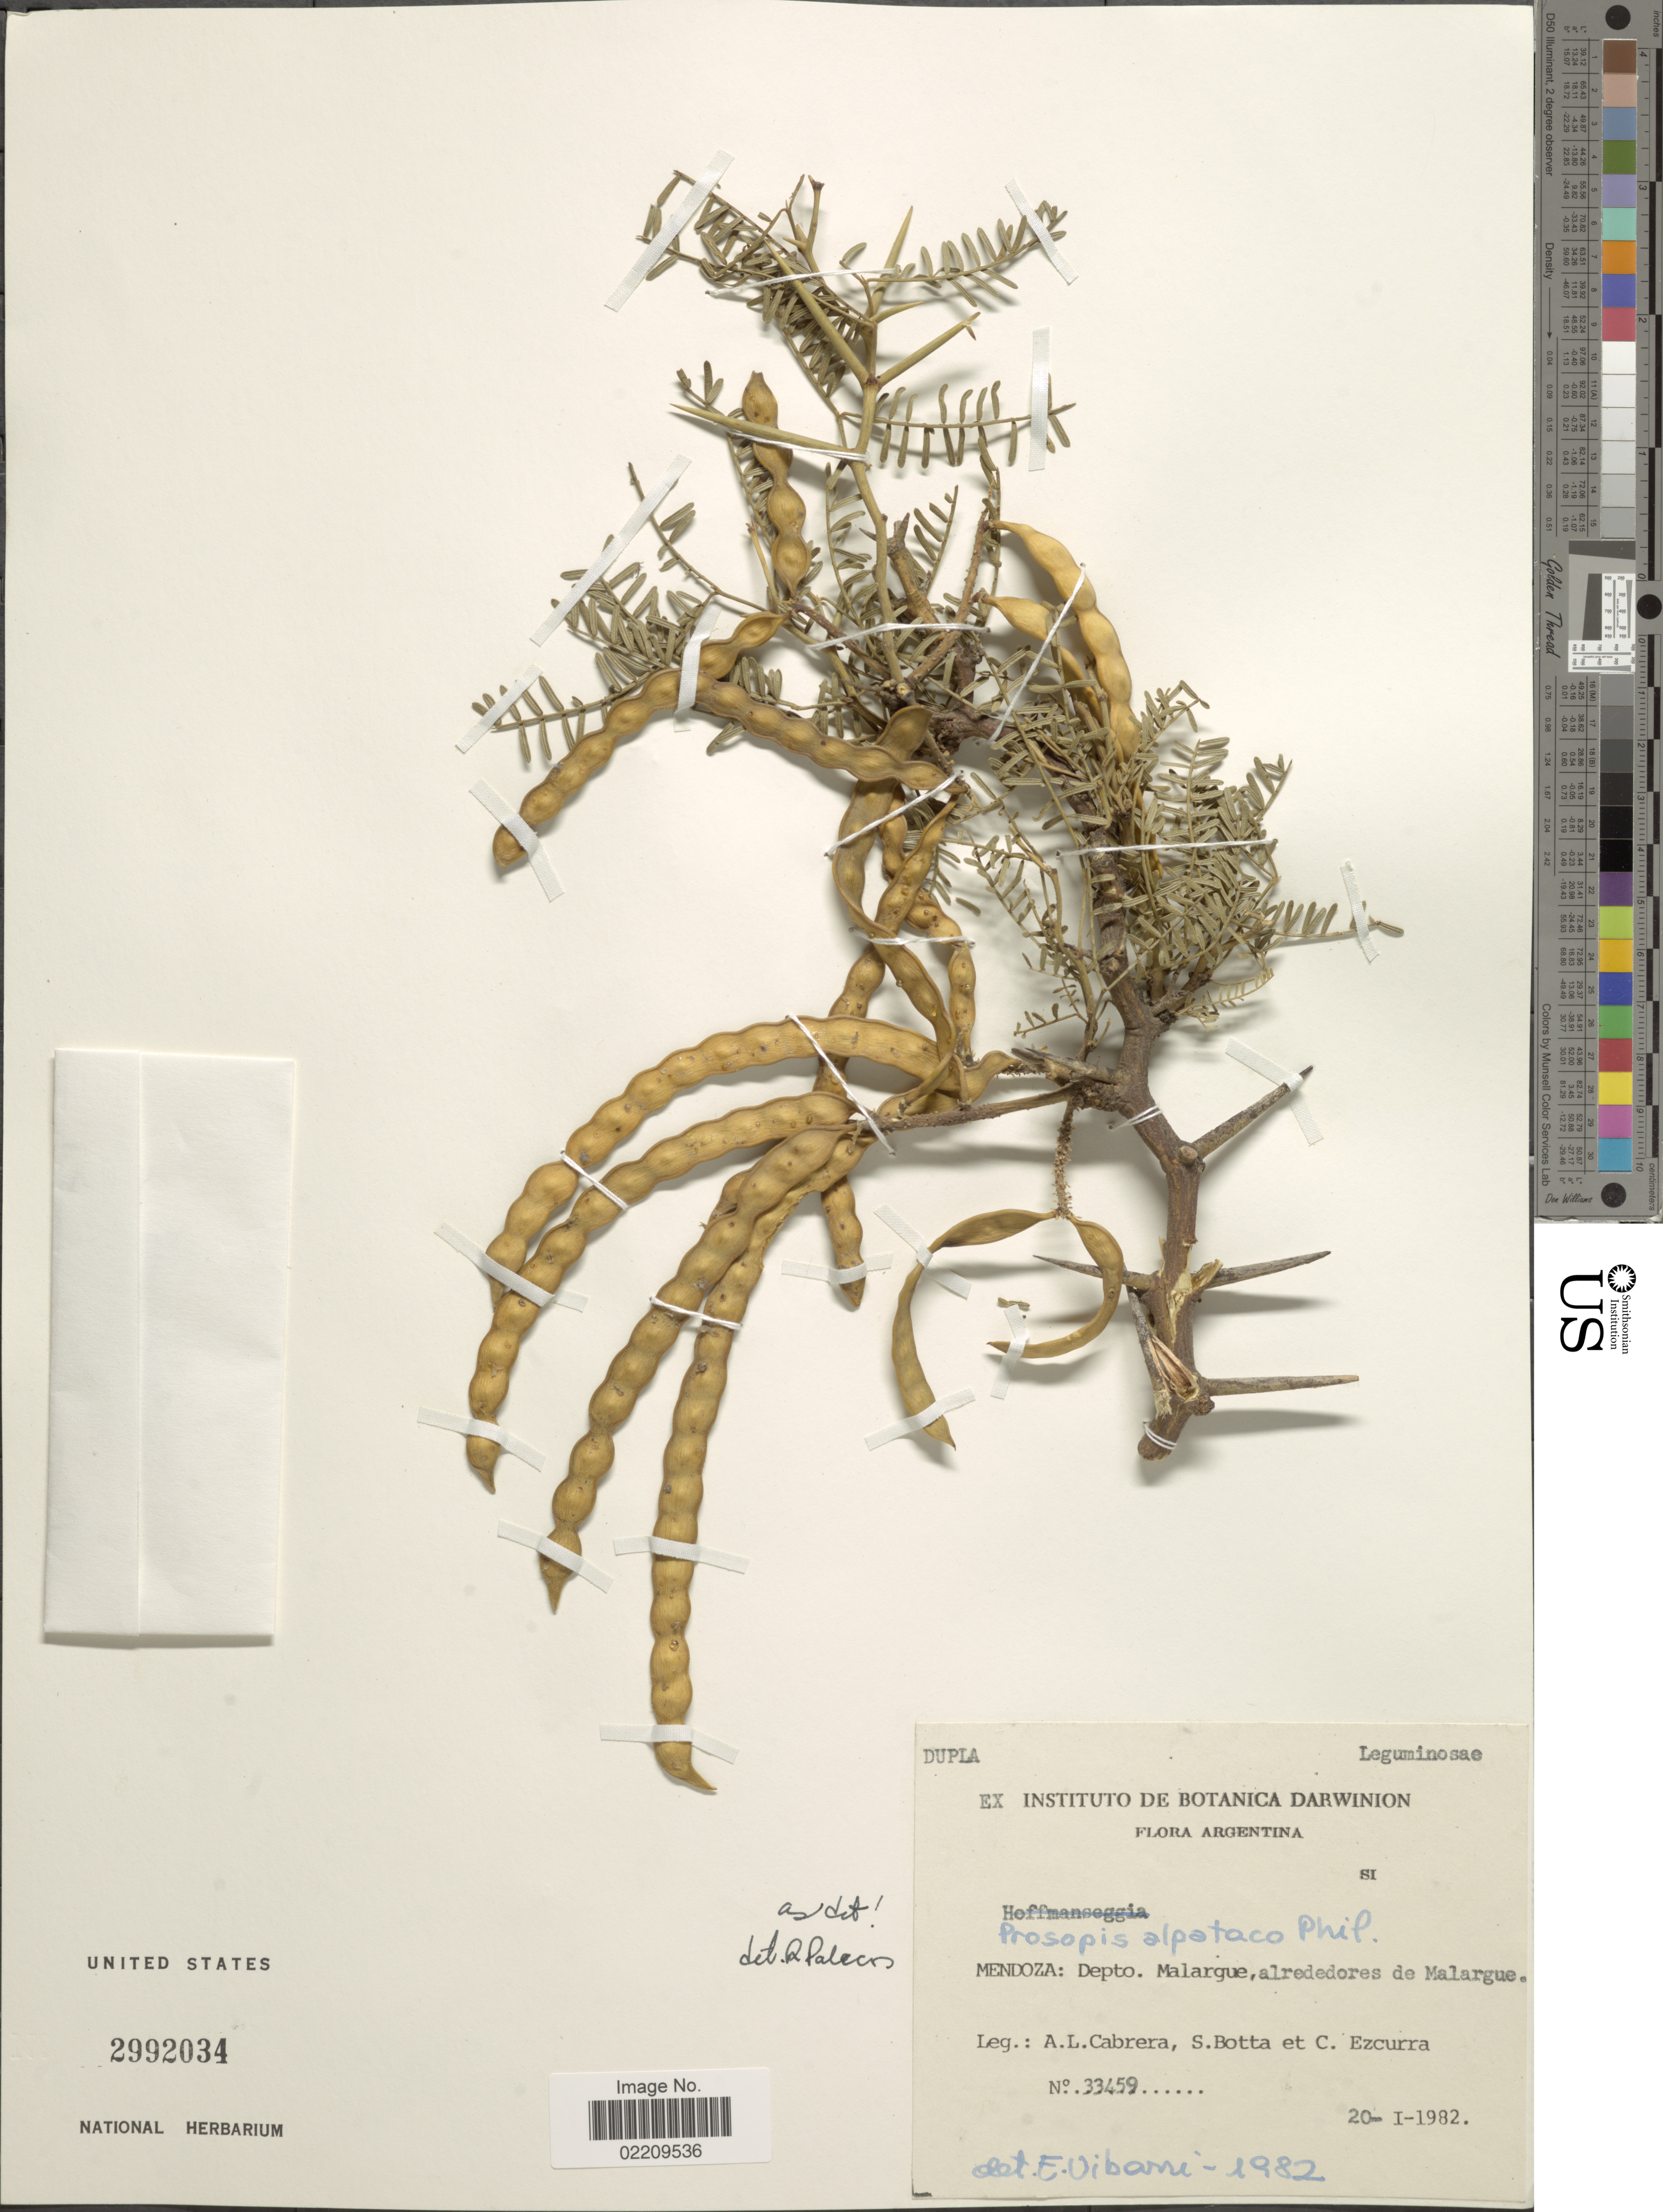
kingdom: Plantae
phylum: Tracheophyta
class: Magnoliopsida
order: Fabales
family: Fabaceae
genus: Neltuma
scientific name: Neltuma alpataco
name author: (Phil.) C. E. Hughes & G.P. Lewis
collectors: A. L. Cabrera, S. Botta & C. Ezcurra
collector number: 33459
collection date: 1982-01-20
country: Argentina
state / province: Mendoza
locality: Depto. Malargue, alrededores de Malargue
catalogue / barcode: US 2992034